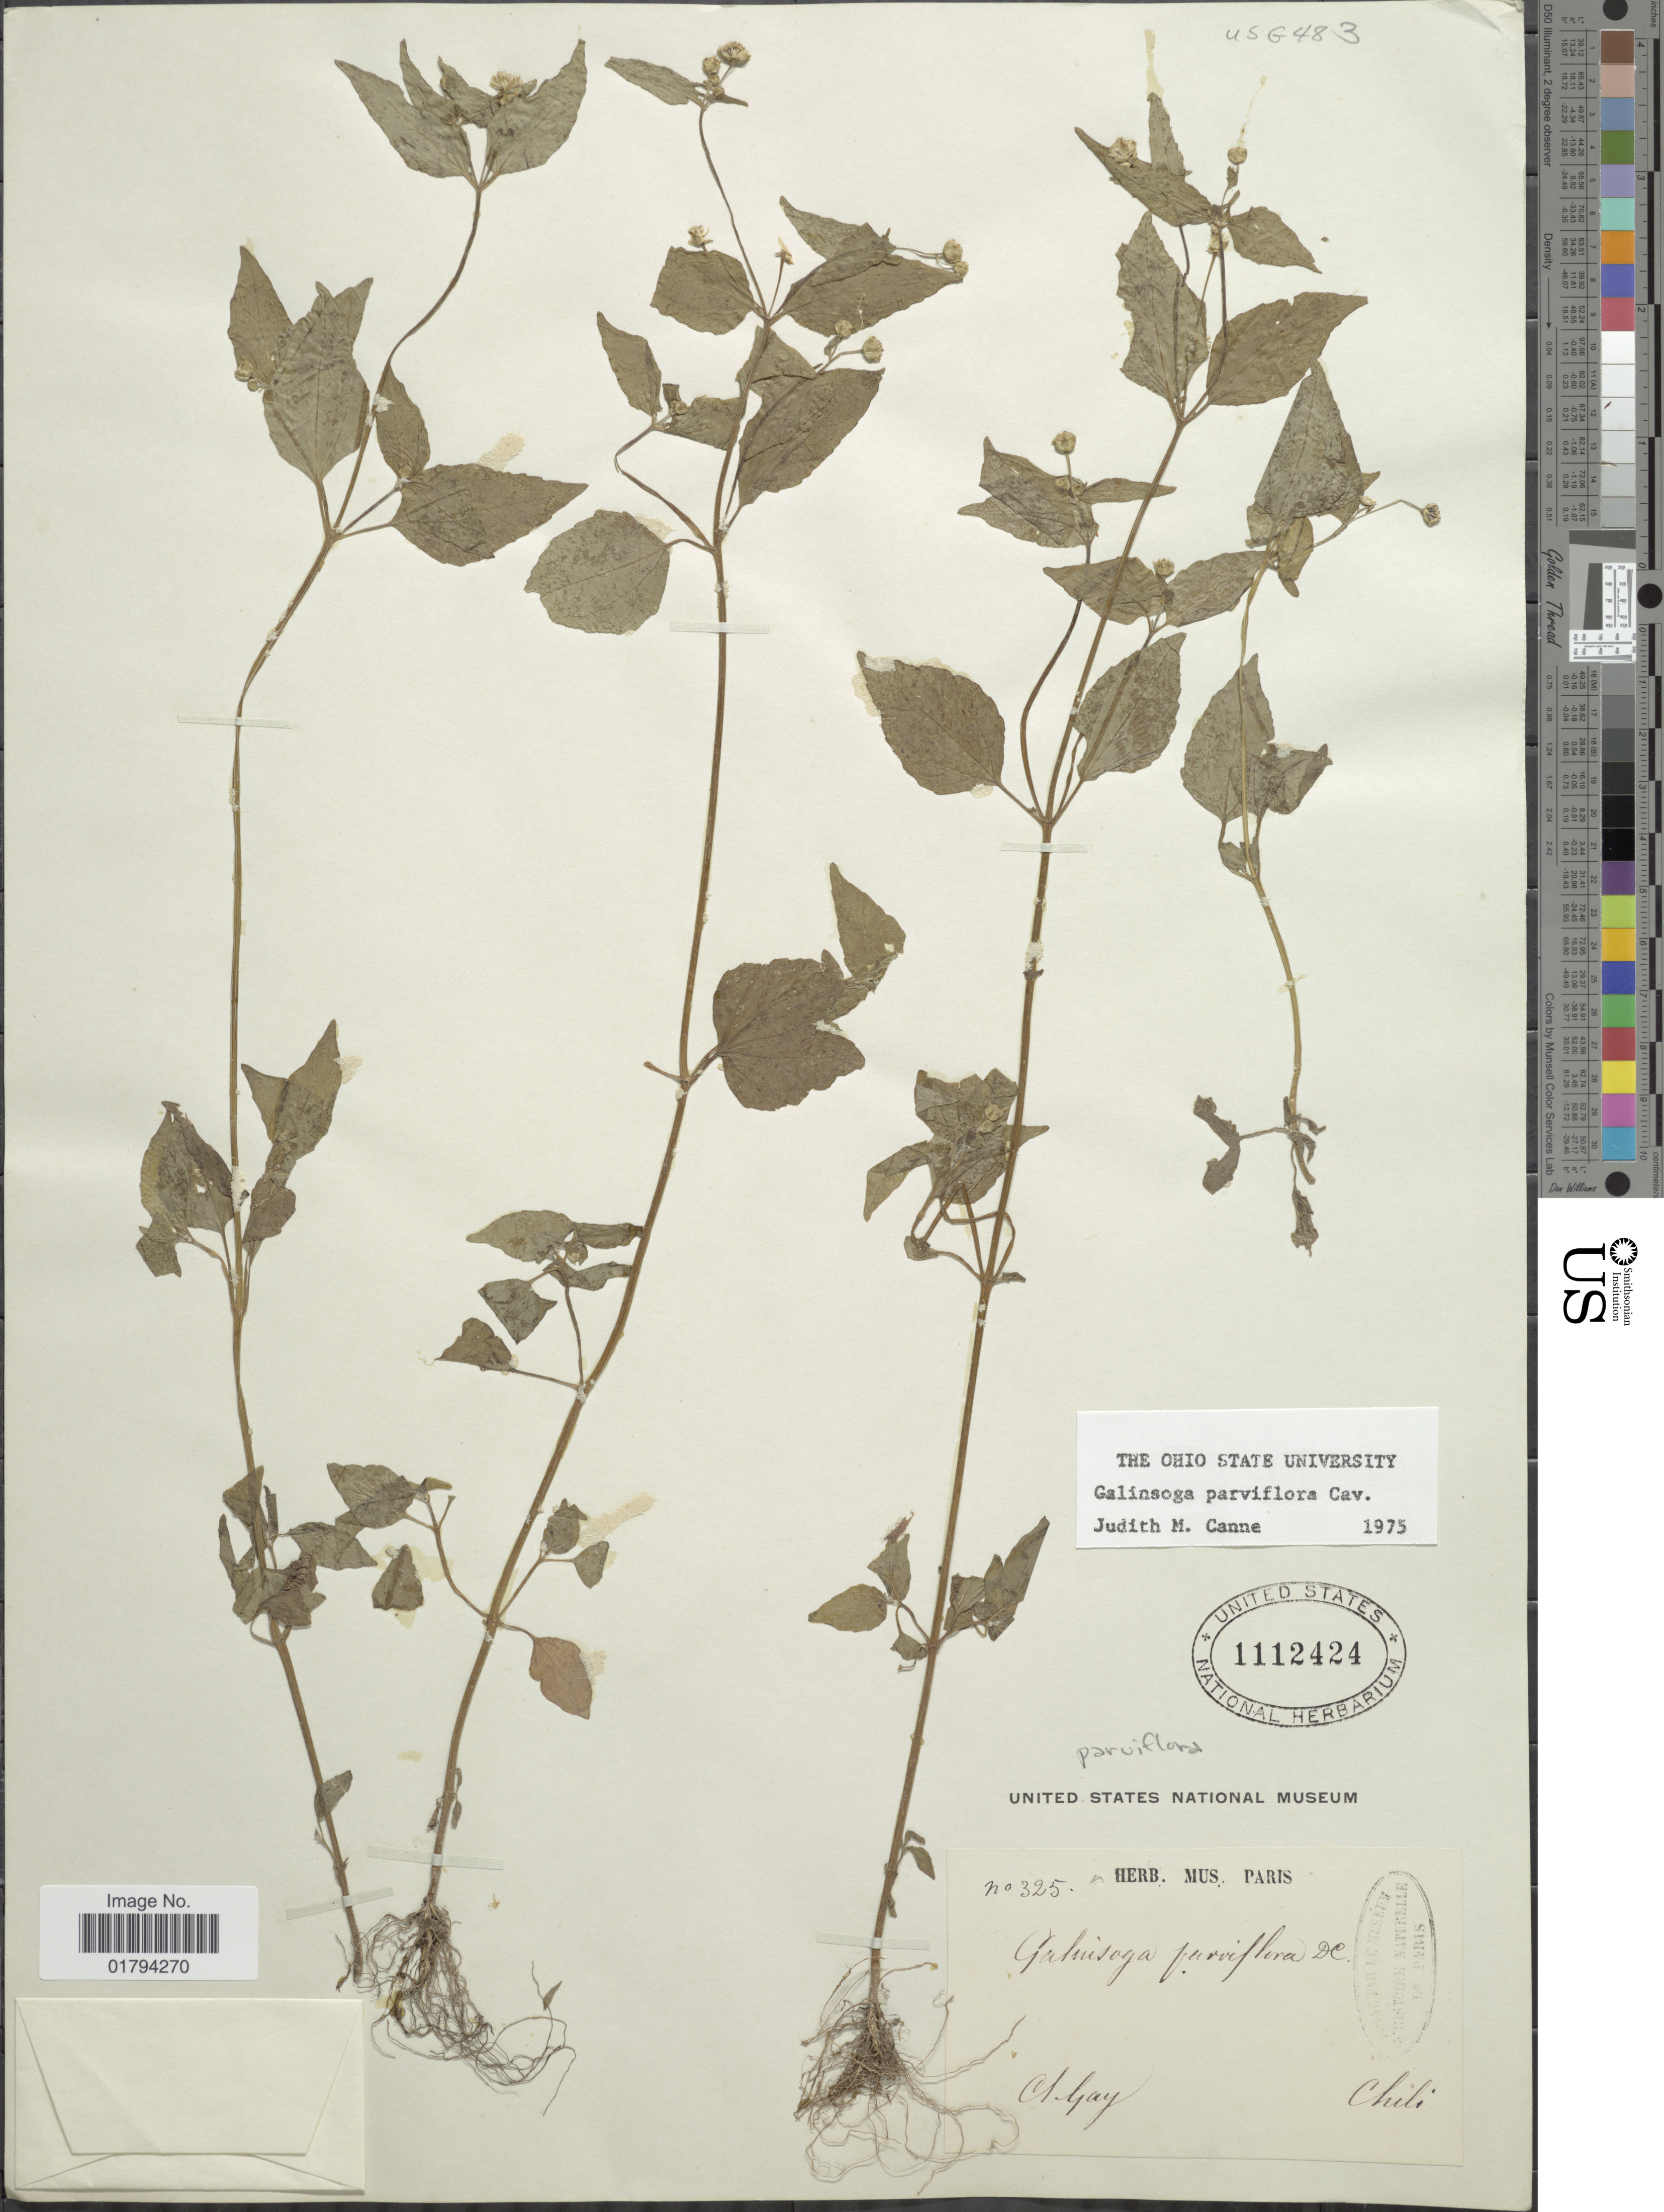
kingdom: Plantae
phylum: Tracheophyta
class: Magnoliopsida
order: Asterales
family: Asteraceae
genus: Galinsoga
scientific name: Galinsoga parviflora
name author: Cav.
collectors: C. Gay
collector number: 325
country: Chile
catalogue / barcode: US 1112424